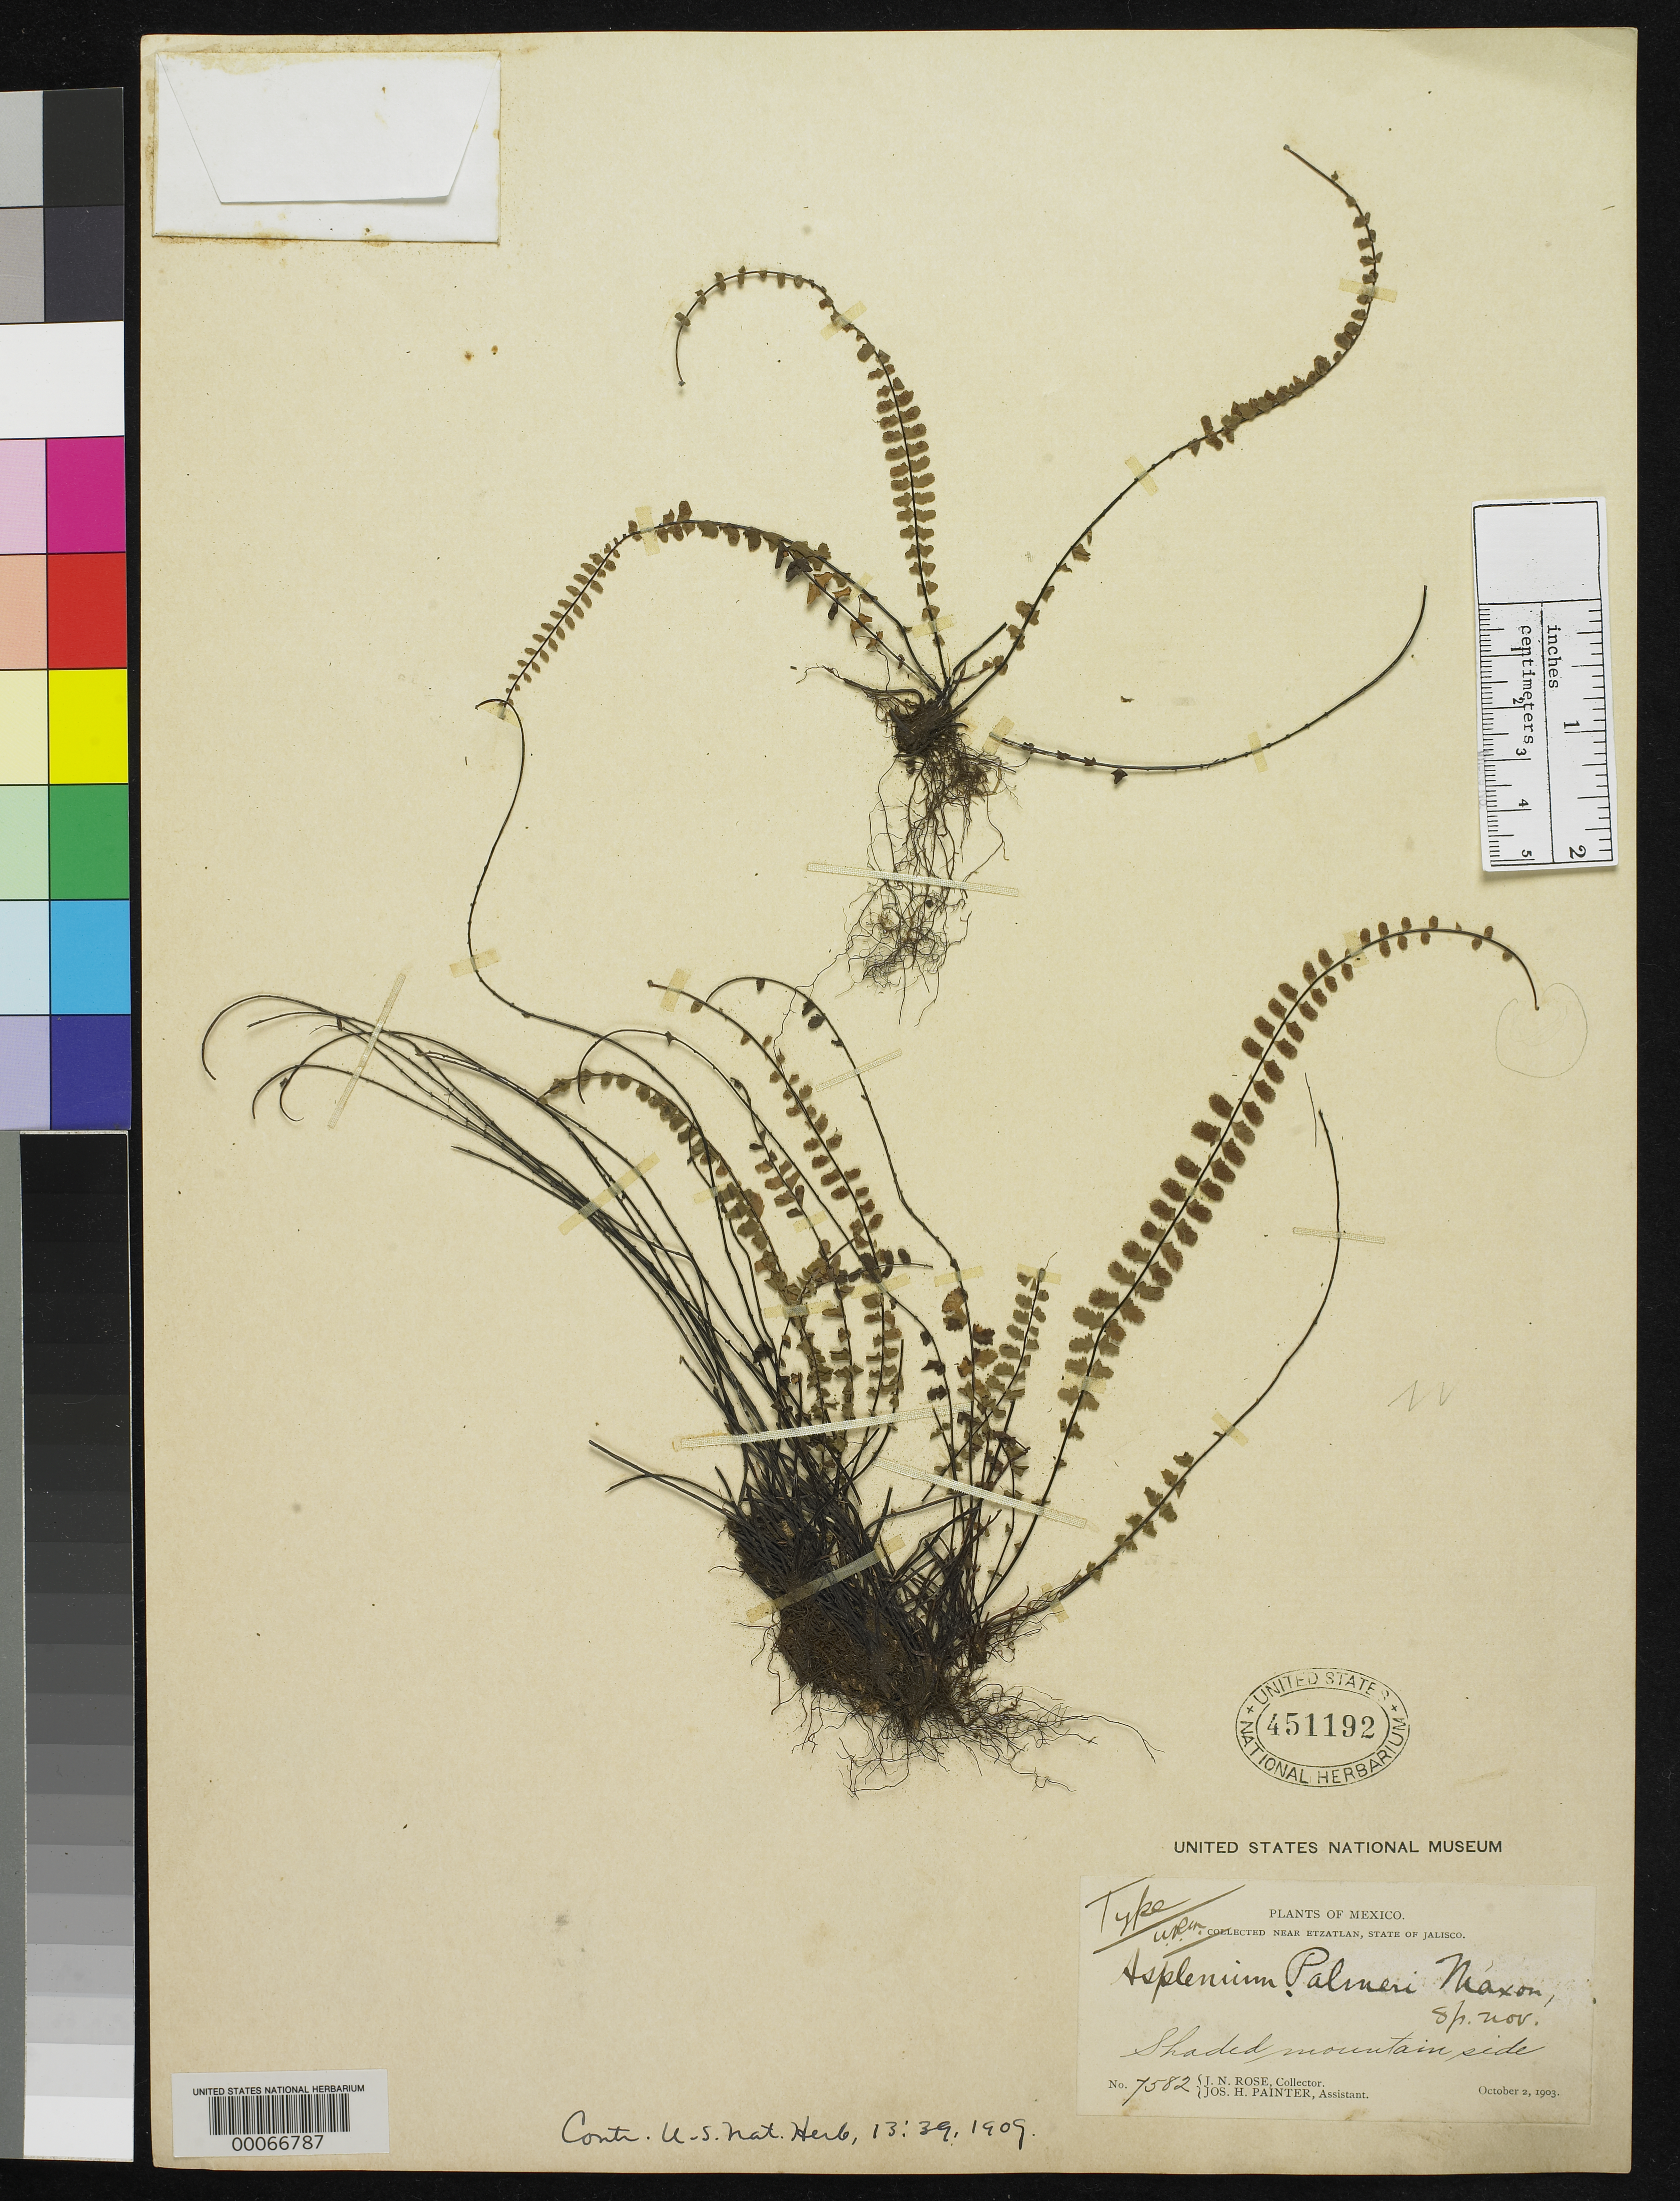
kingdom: Plantae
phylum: Tracheophyta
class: Polypodiopsida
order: Polypodiales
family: Aspleniaceae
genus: Asplenium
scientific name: Asplenium palmeri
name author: Maxon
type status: Holotype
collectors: J. N. Rose & J. H. Painter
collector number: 7582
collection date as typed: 02 Oct 1903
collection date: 1903-10-02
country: Mexico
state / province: Jalisco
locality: Near Etzatlan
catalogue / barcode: US 451192